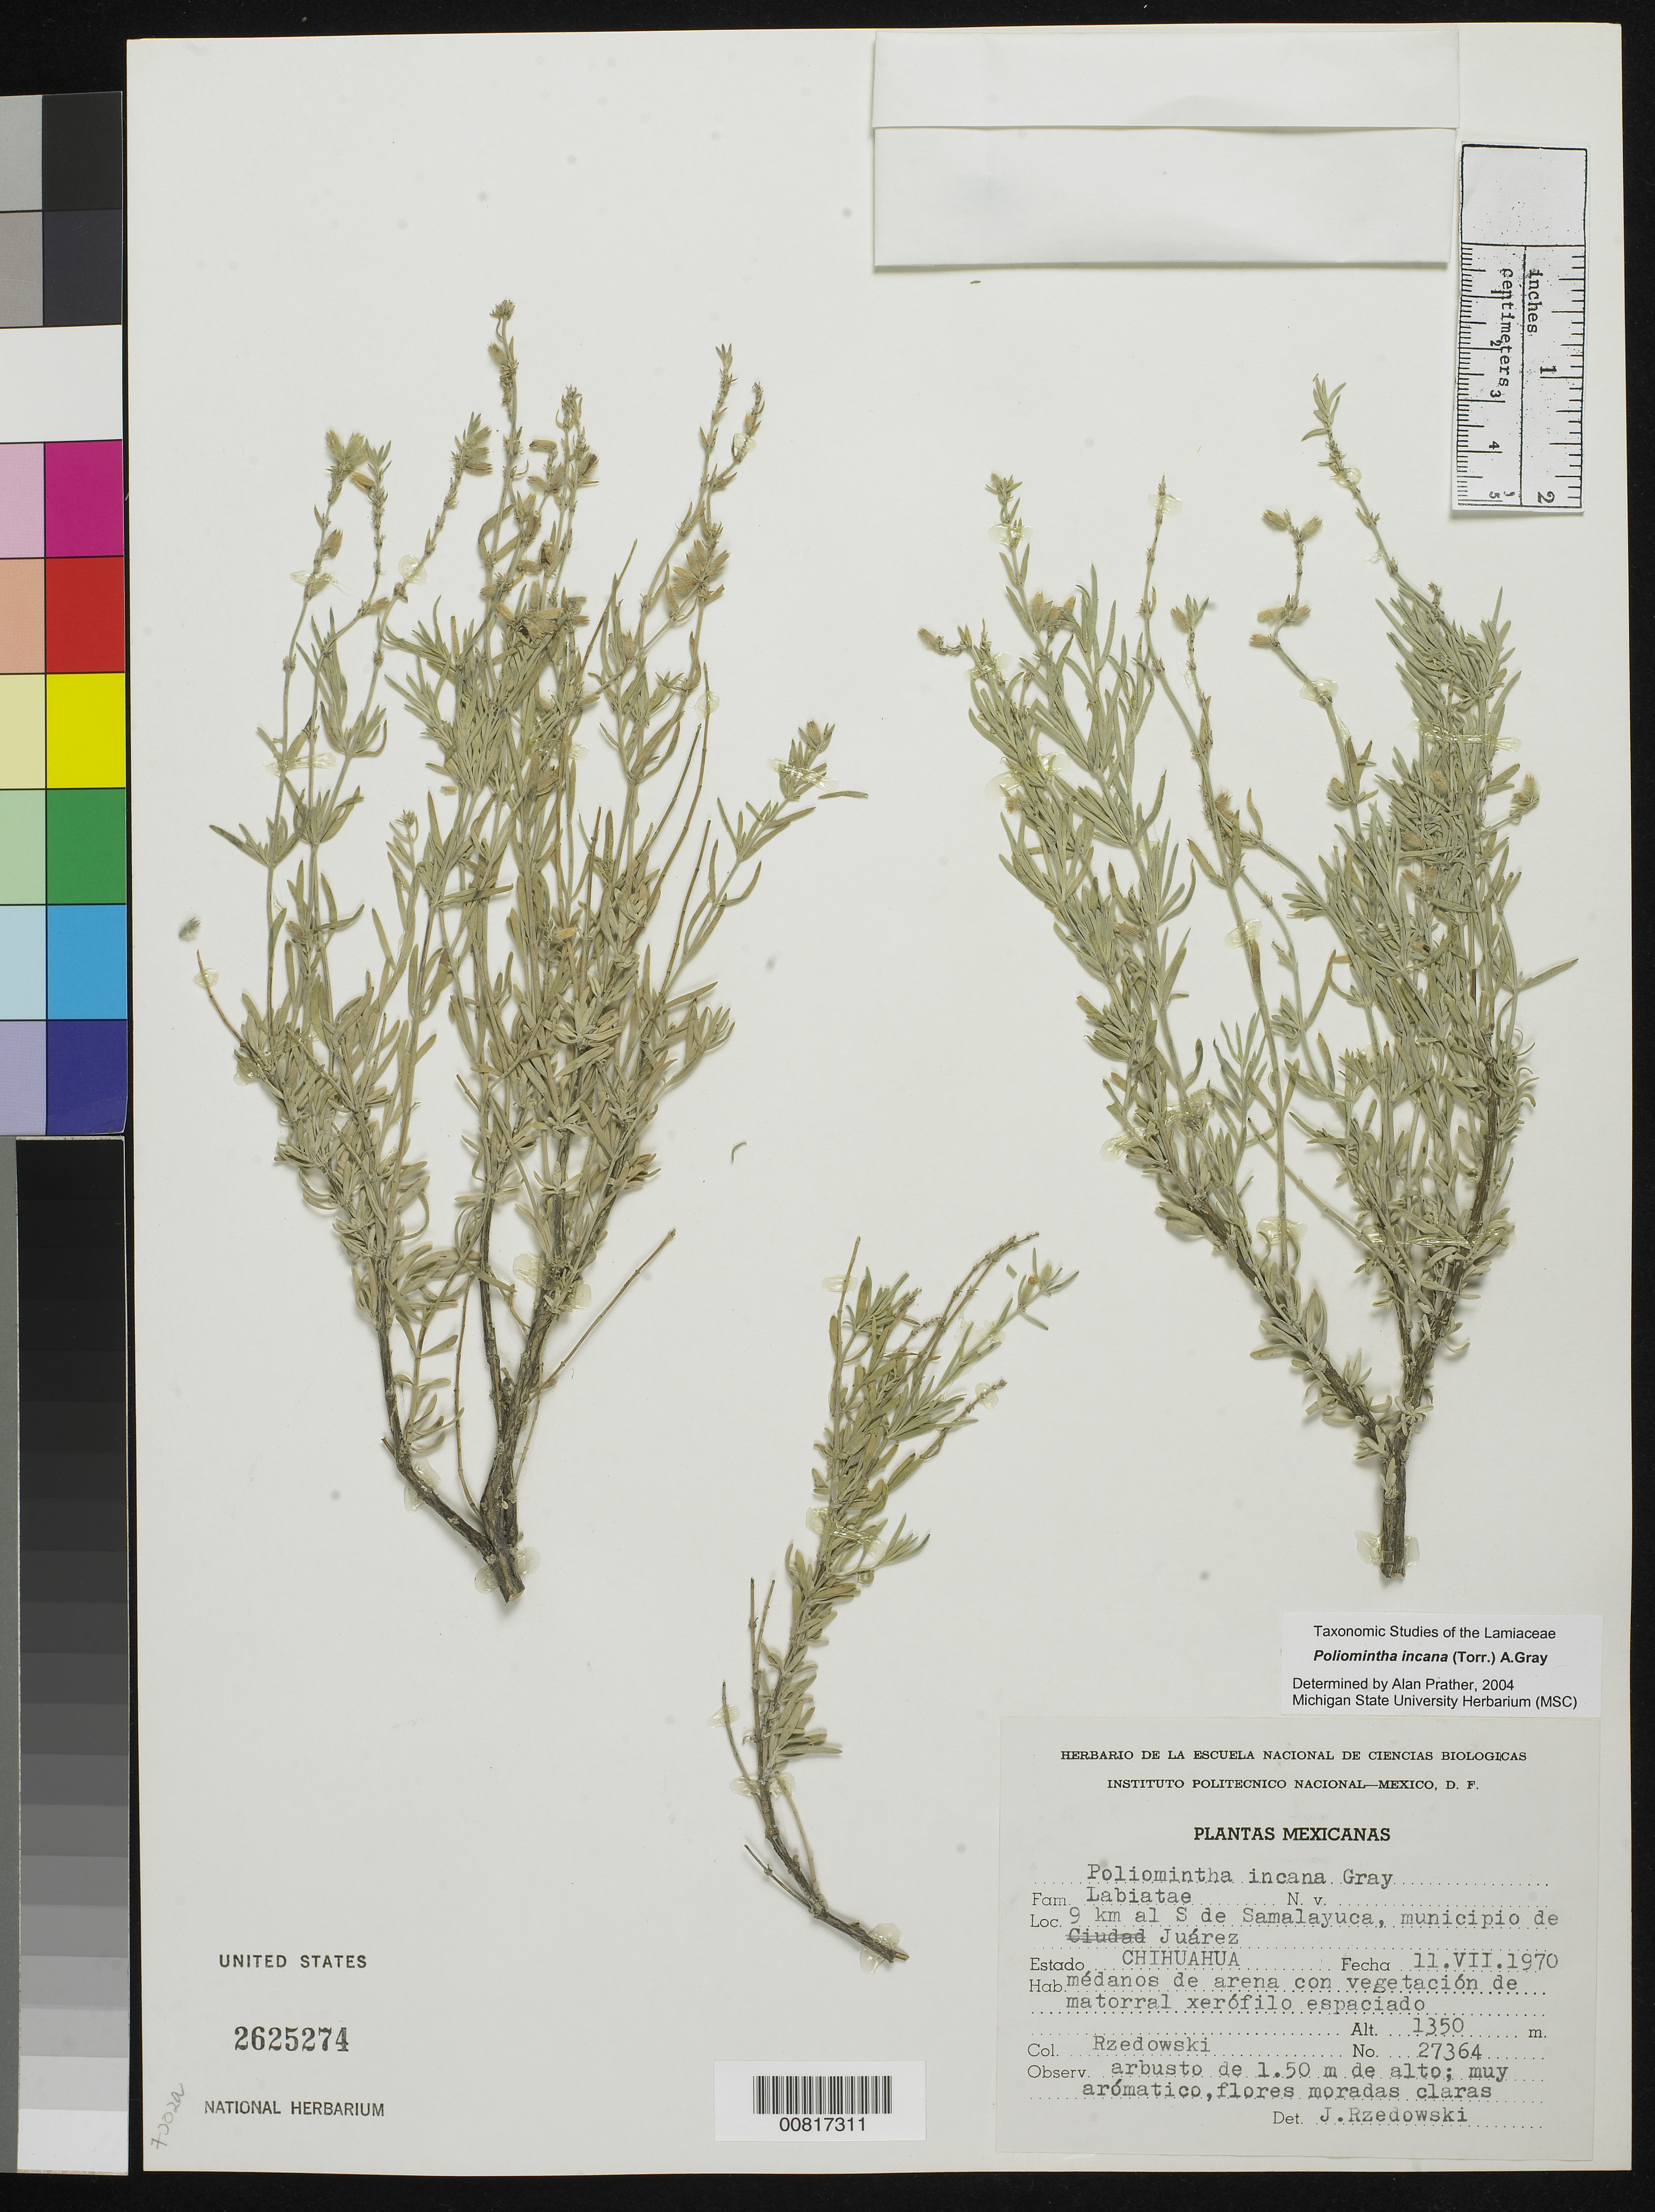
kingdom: Plantae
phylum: Tracheophyta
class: Magnoliopsida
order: Lamiales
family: Lamiaceae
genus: Poliomintha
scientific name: Poliomintha incana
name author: (Torr.) A. Gray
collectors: J. Rzedowski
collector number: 27364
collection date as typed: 11 Jul 1970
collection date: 1970-07-11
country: Mexico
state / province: Chihuahua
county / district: Juárez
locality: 9 km. al S de Samalayuca, Municipio de Juárez, Chihuahua.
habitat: Médanos de arena con vegetación de matorral xerófilo espaciado.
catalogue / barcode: US 2625274